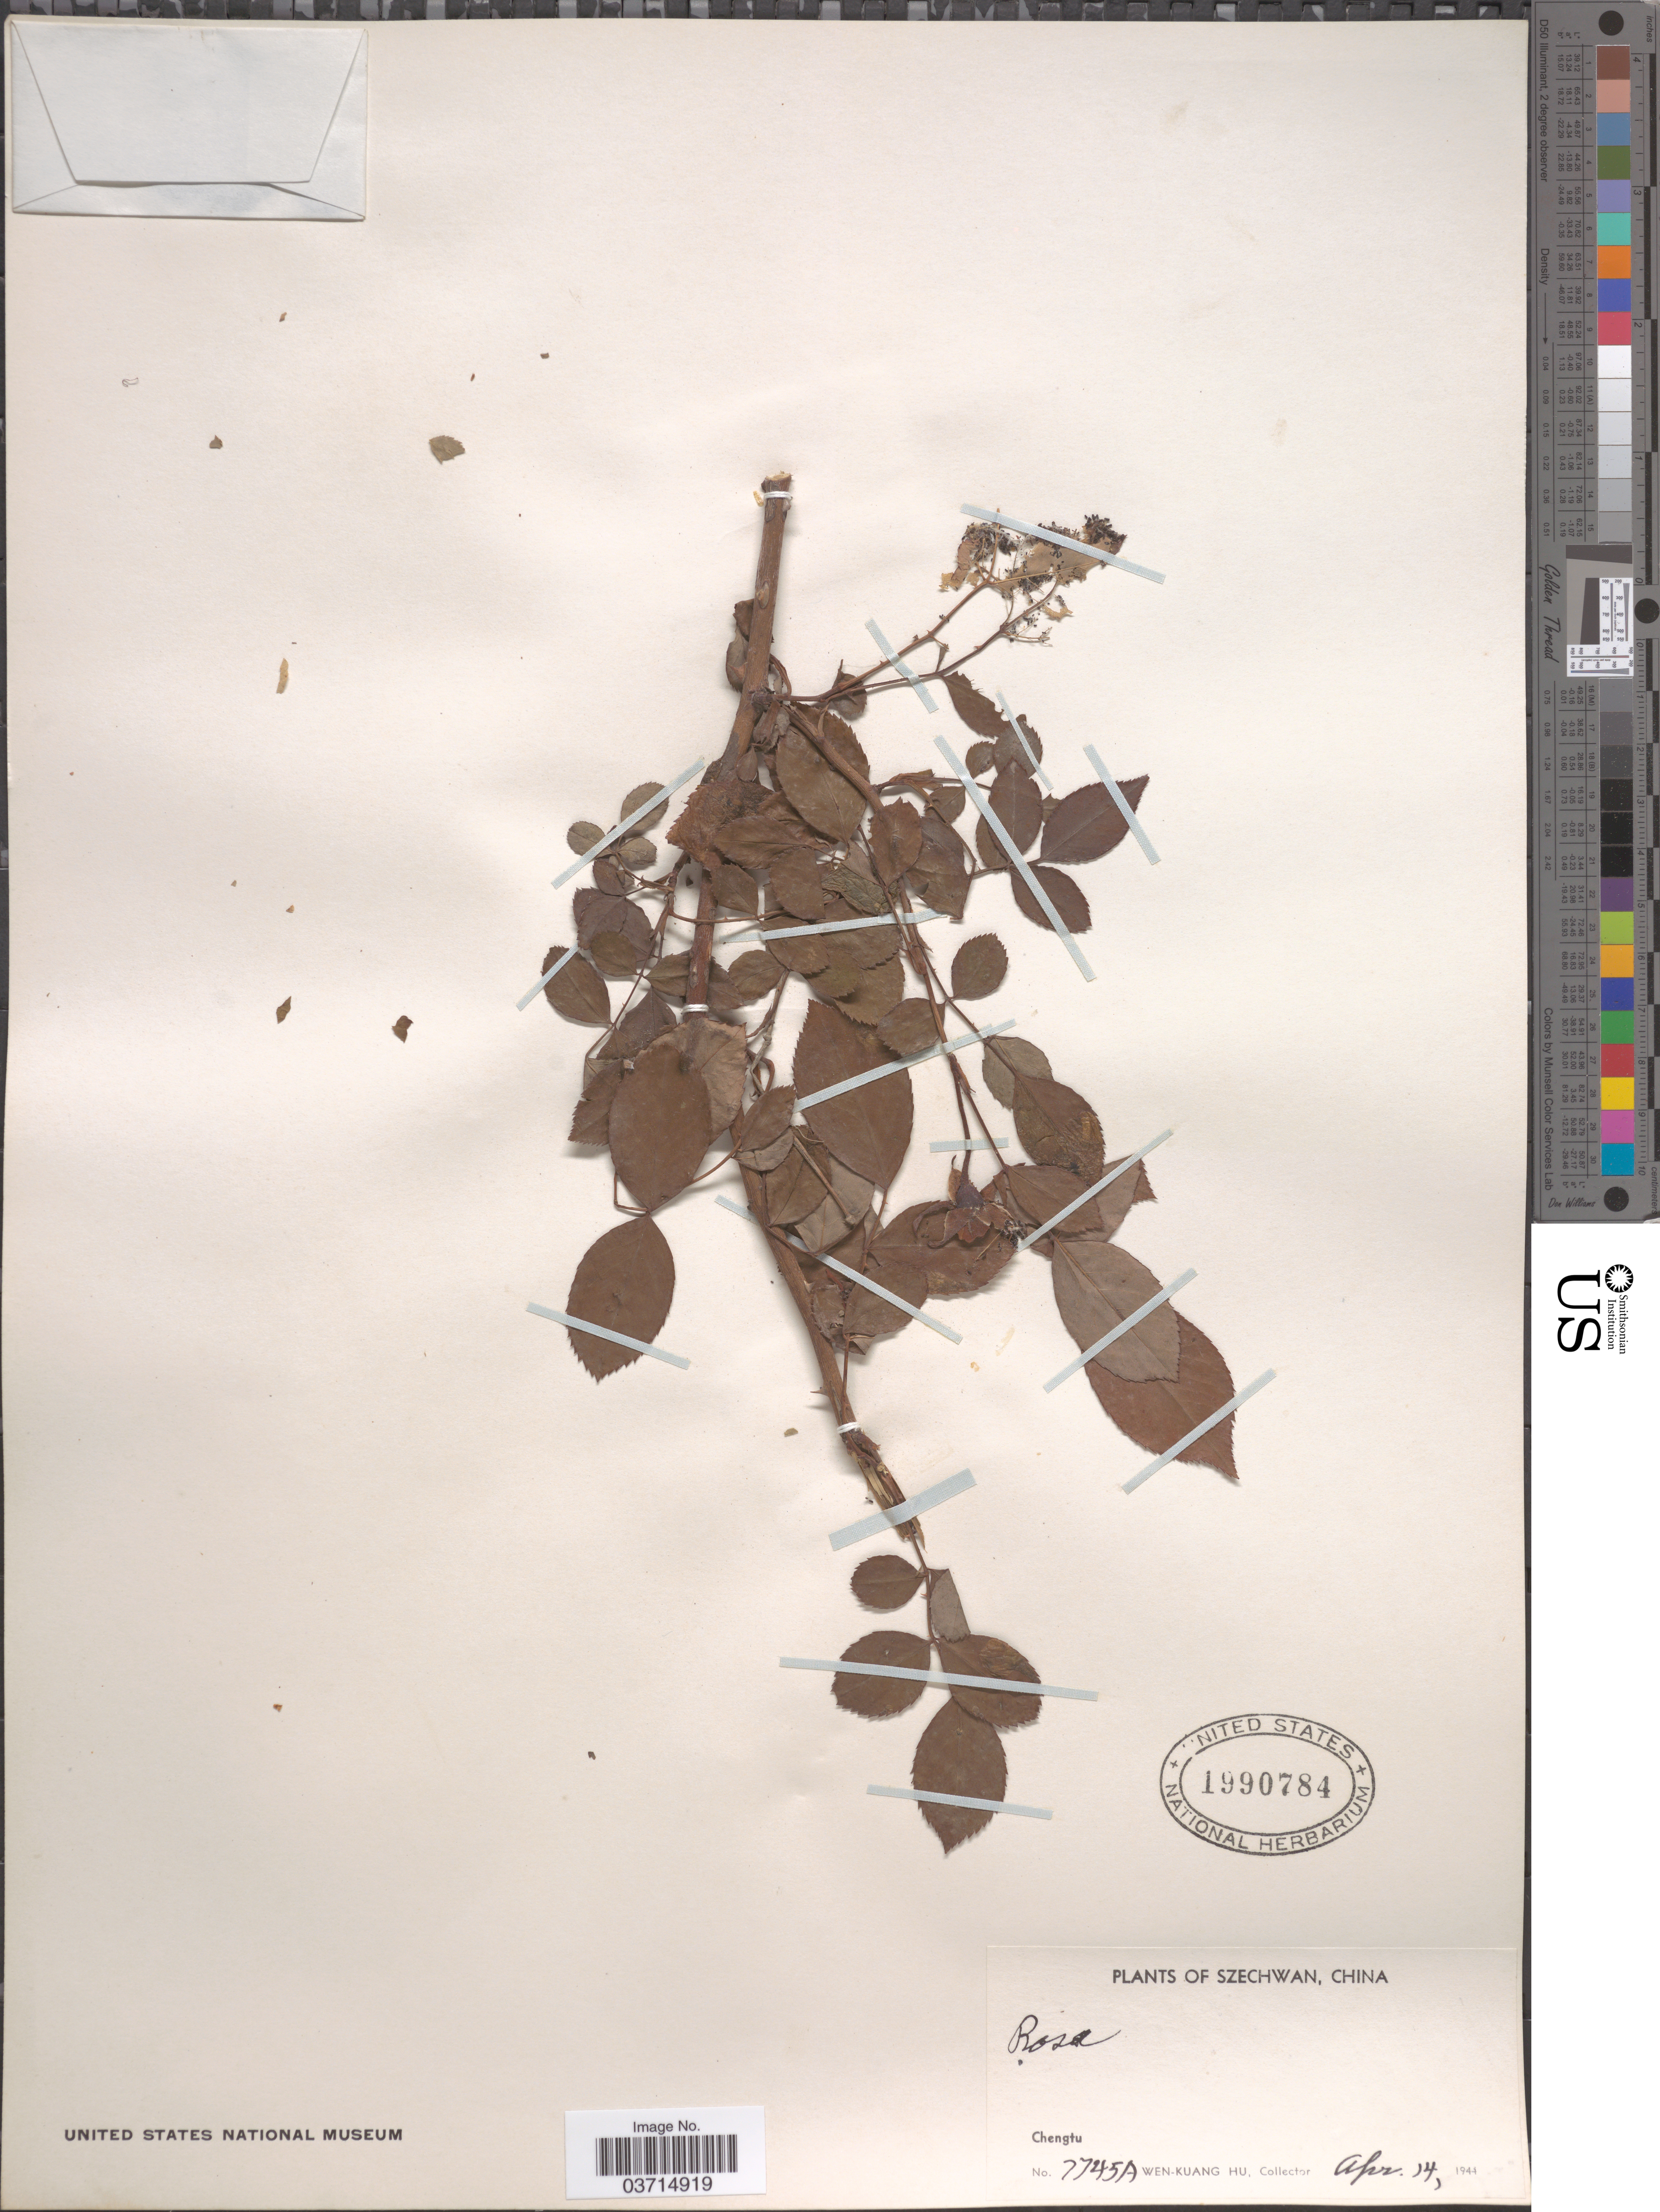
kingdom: Plantae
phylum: Tracheophyta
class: Magnoliopsida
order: Rosales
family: Rosaceae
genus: Rosa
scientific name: Rosa sp.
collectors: W. K. Hu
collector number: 7745A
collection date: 1944-04-14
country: China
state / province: Sichuan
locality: Szechwan. Chengtu.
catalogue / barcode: US 1990784